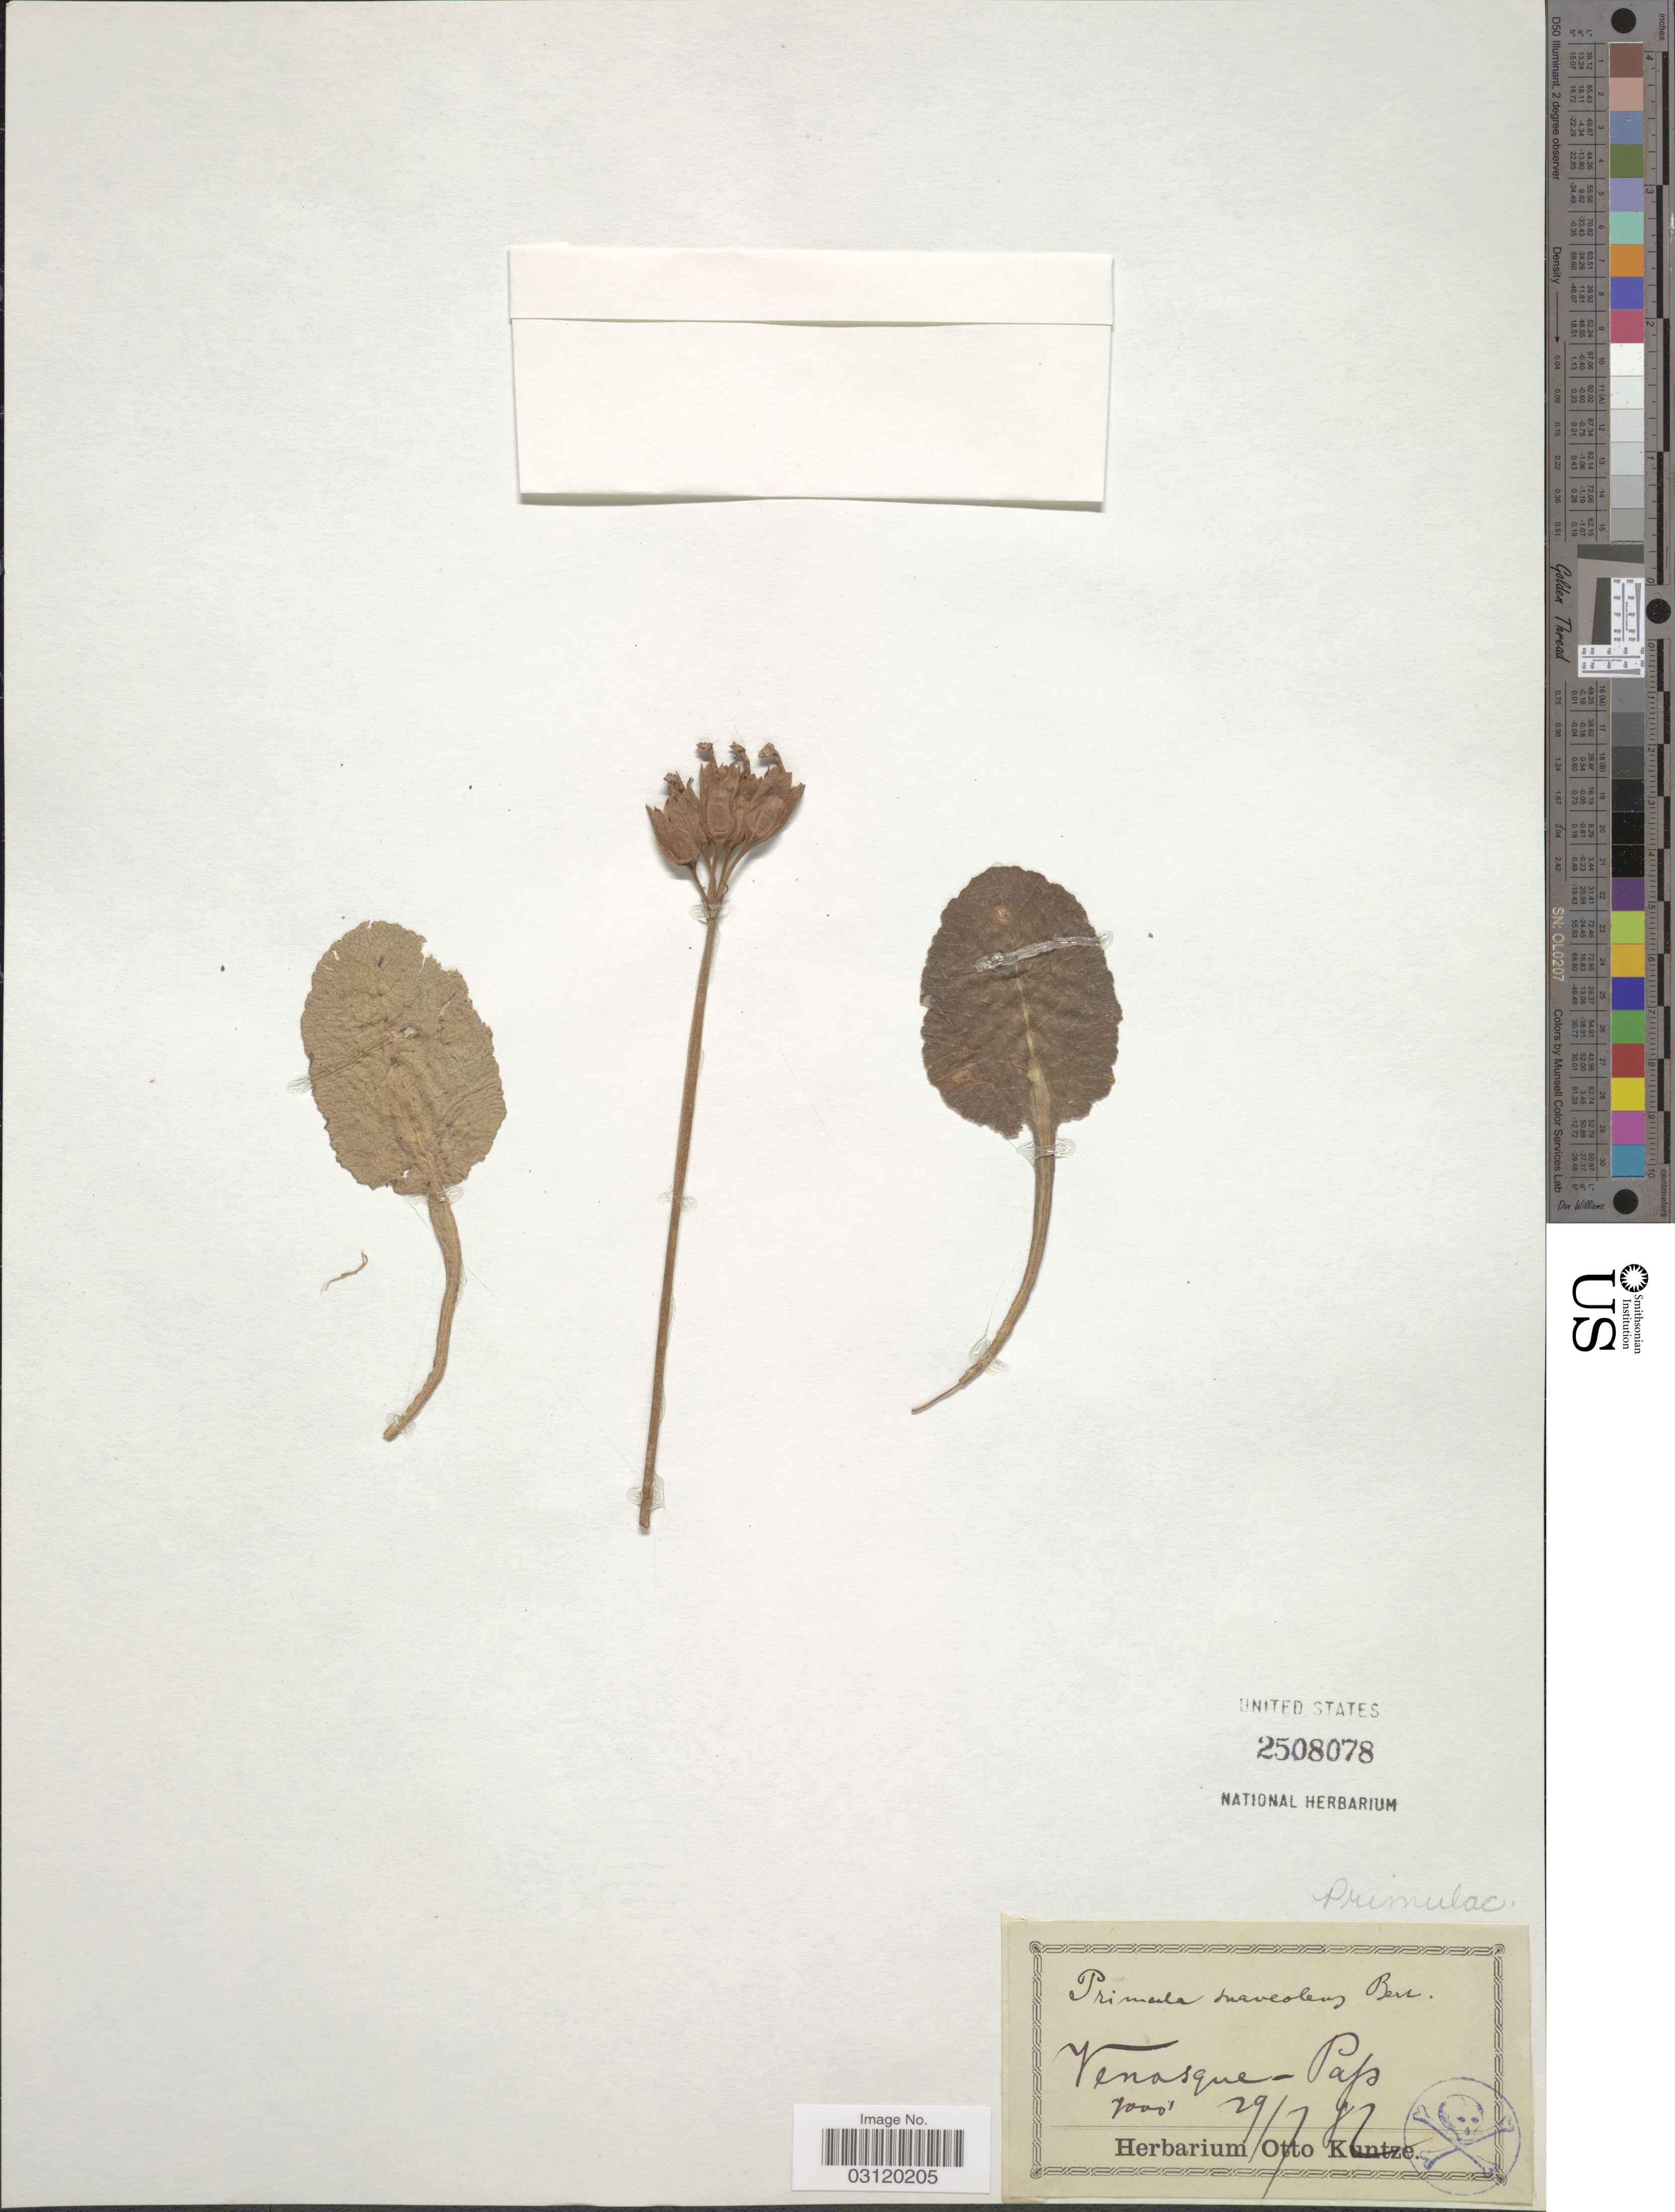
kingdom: Plantae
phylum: Tracheophyta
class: Magnoliopsida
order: Ericales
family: Primulaceae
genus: Primula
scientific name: Primula suaveolens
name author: Bertol.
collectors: ex herb. Otto Kuntze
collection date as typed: Transcribed d/m/y: 29/7/87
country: France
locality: Venasque Pass.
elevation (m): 2134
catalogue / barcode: US 2508078